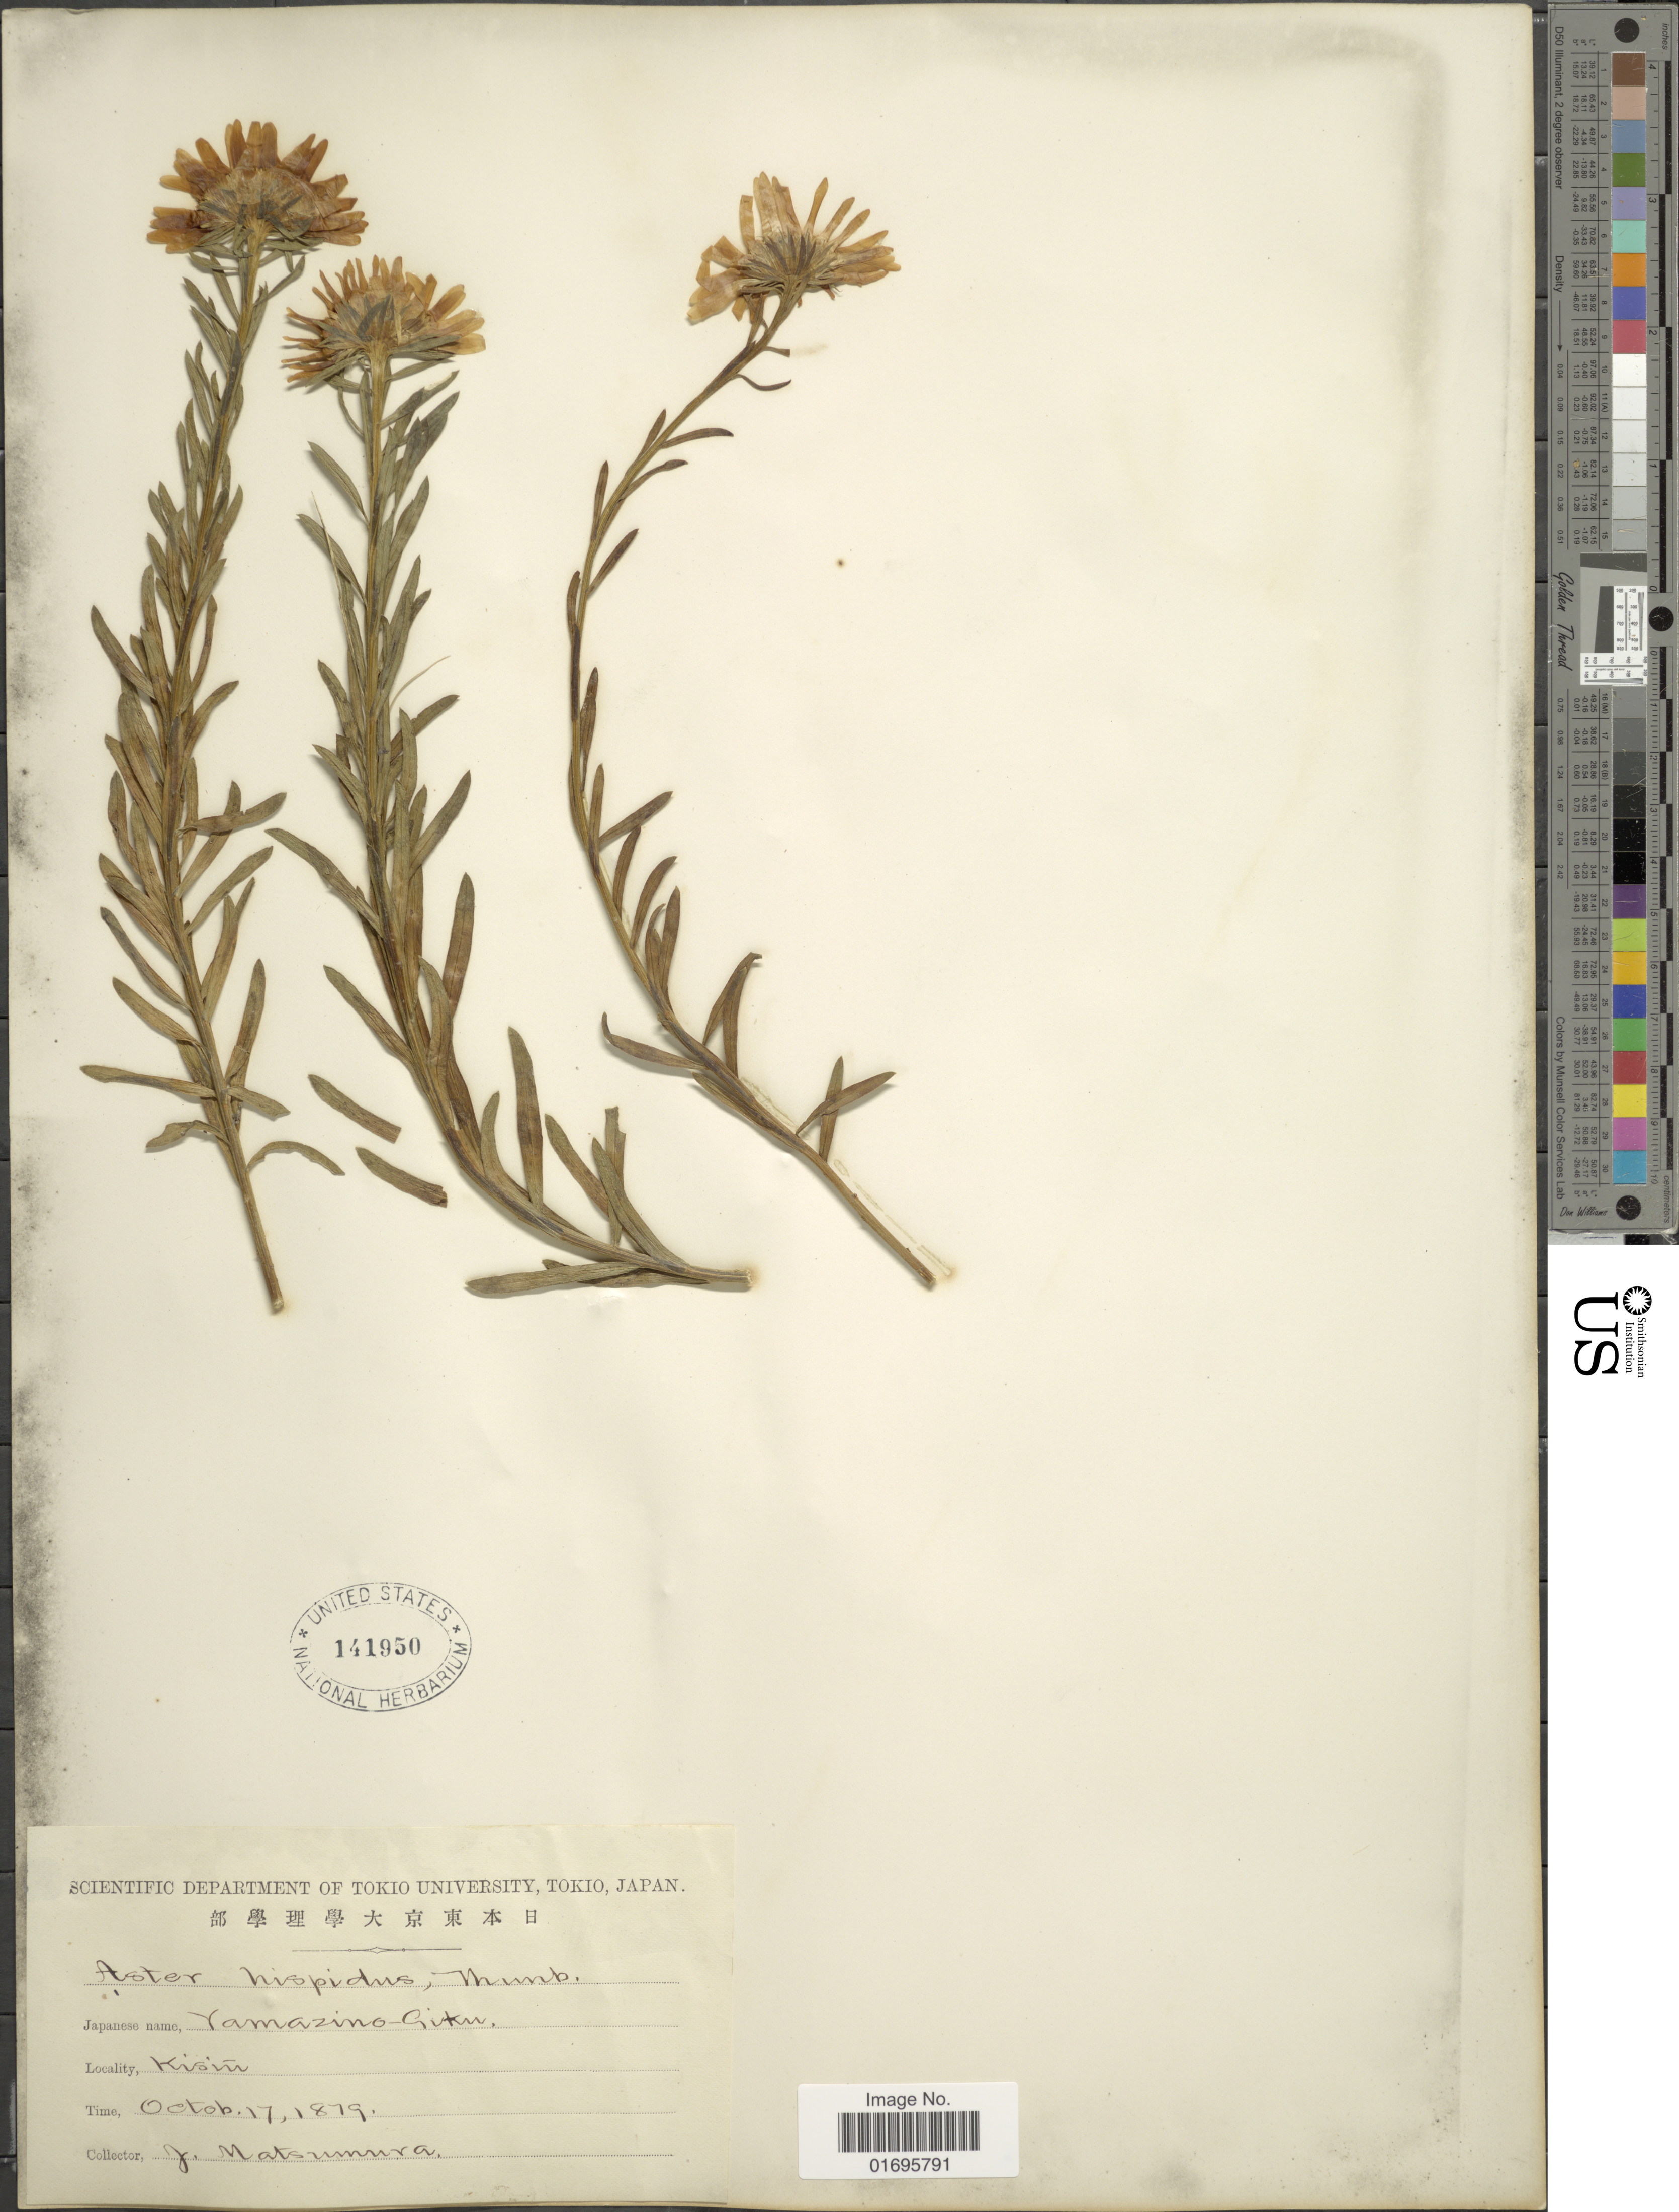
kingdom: Plantae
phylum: Tracheophyta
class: Magnoliopsida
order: Asterales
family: Asteraceae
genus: Heteropappus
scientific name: Heteropappus hispidus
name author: (Thunb.) Less.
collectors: J. Matsumura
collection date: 1879-10-17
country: Japan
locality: Kisin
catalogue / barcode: US 141950